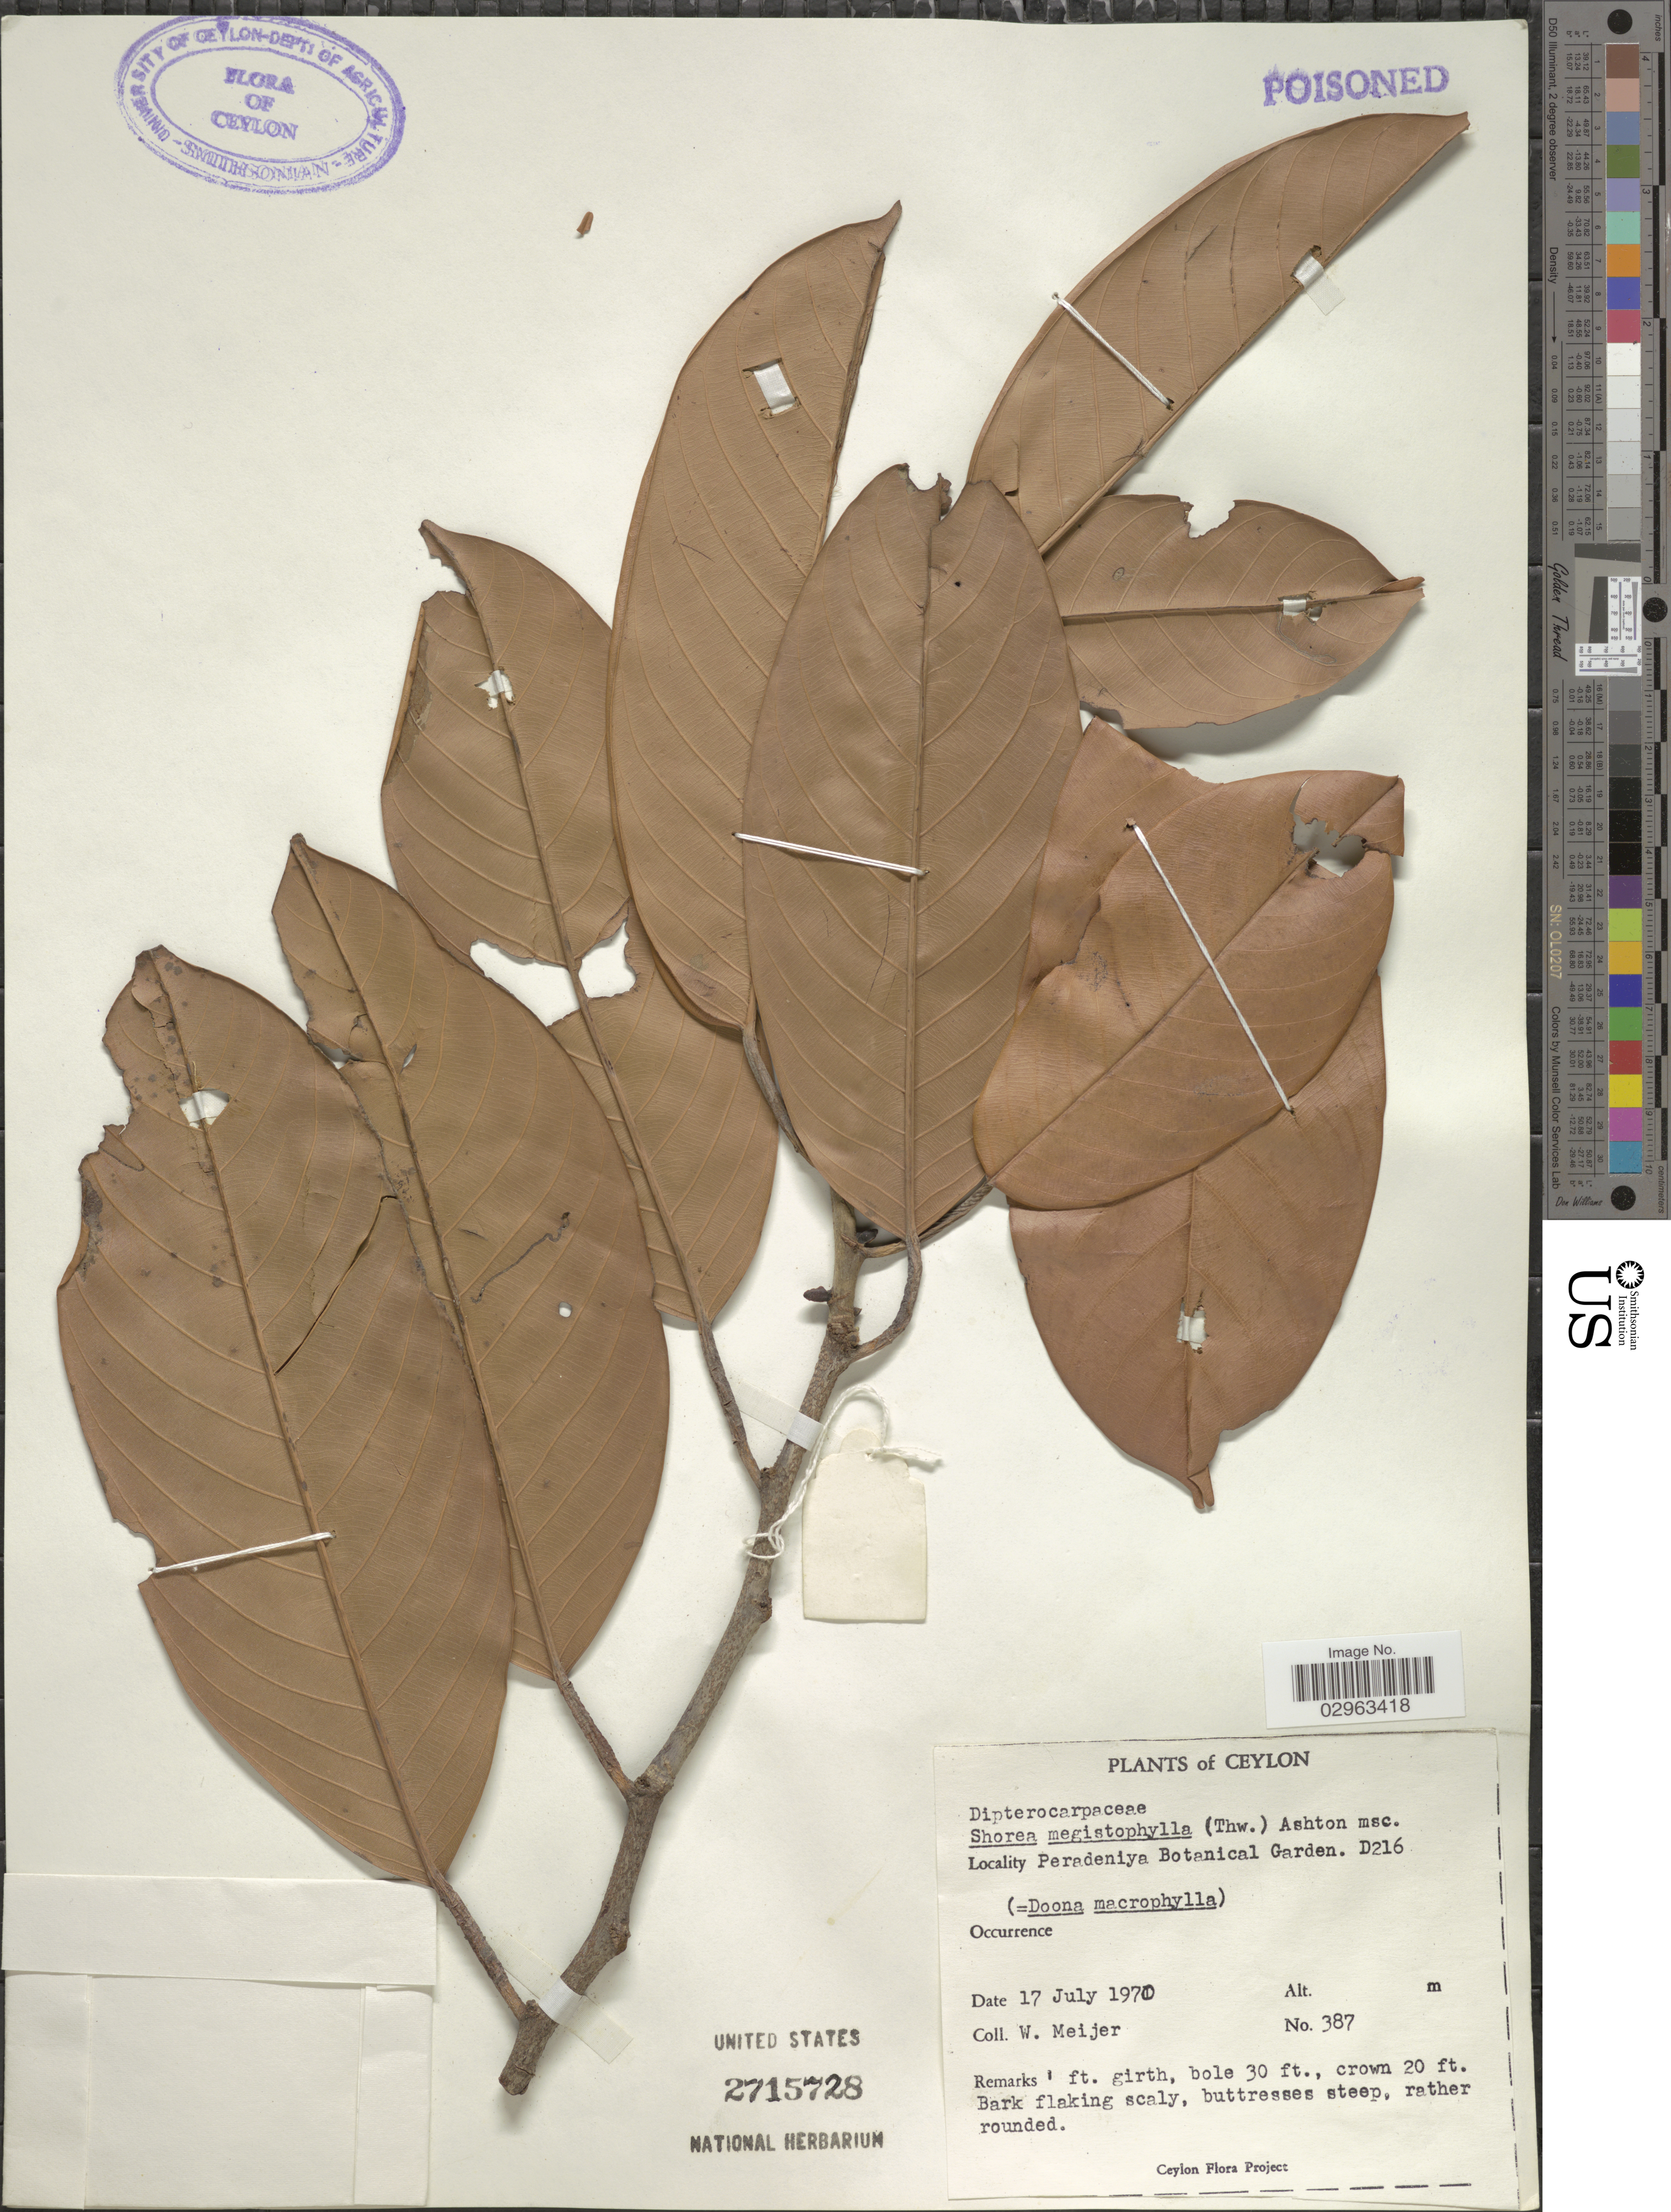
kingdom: Plantae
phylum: Tracheophyta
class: Magnoliopsida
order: Malvales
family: Dipterocarpaceae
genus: Doona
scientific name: Doona macrophylla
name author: Thwaites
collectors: W. Meijer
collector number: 387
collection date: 1970-07-17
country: Sri Lanka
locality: Ceylon. Peradeniya Botanical Garden. D216.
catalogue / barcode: US 2715728